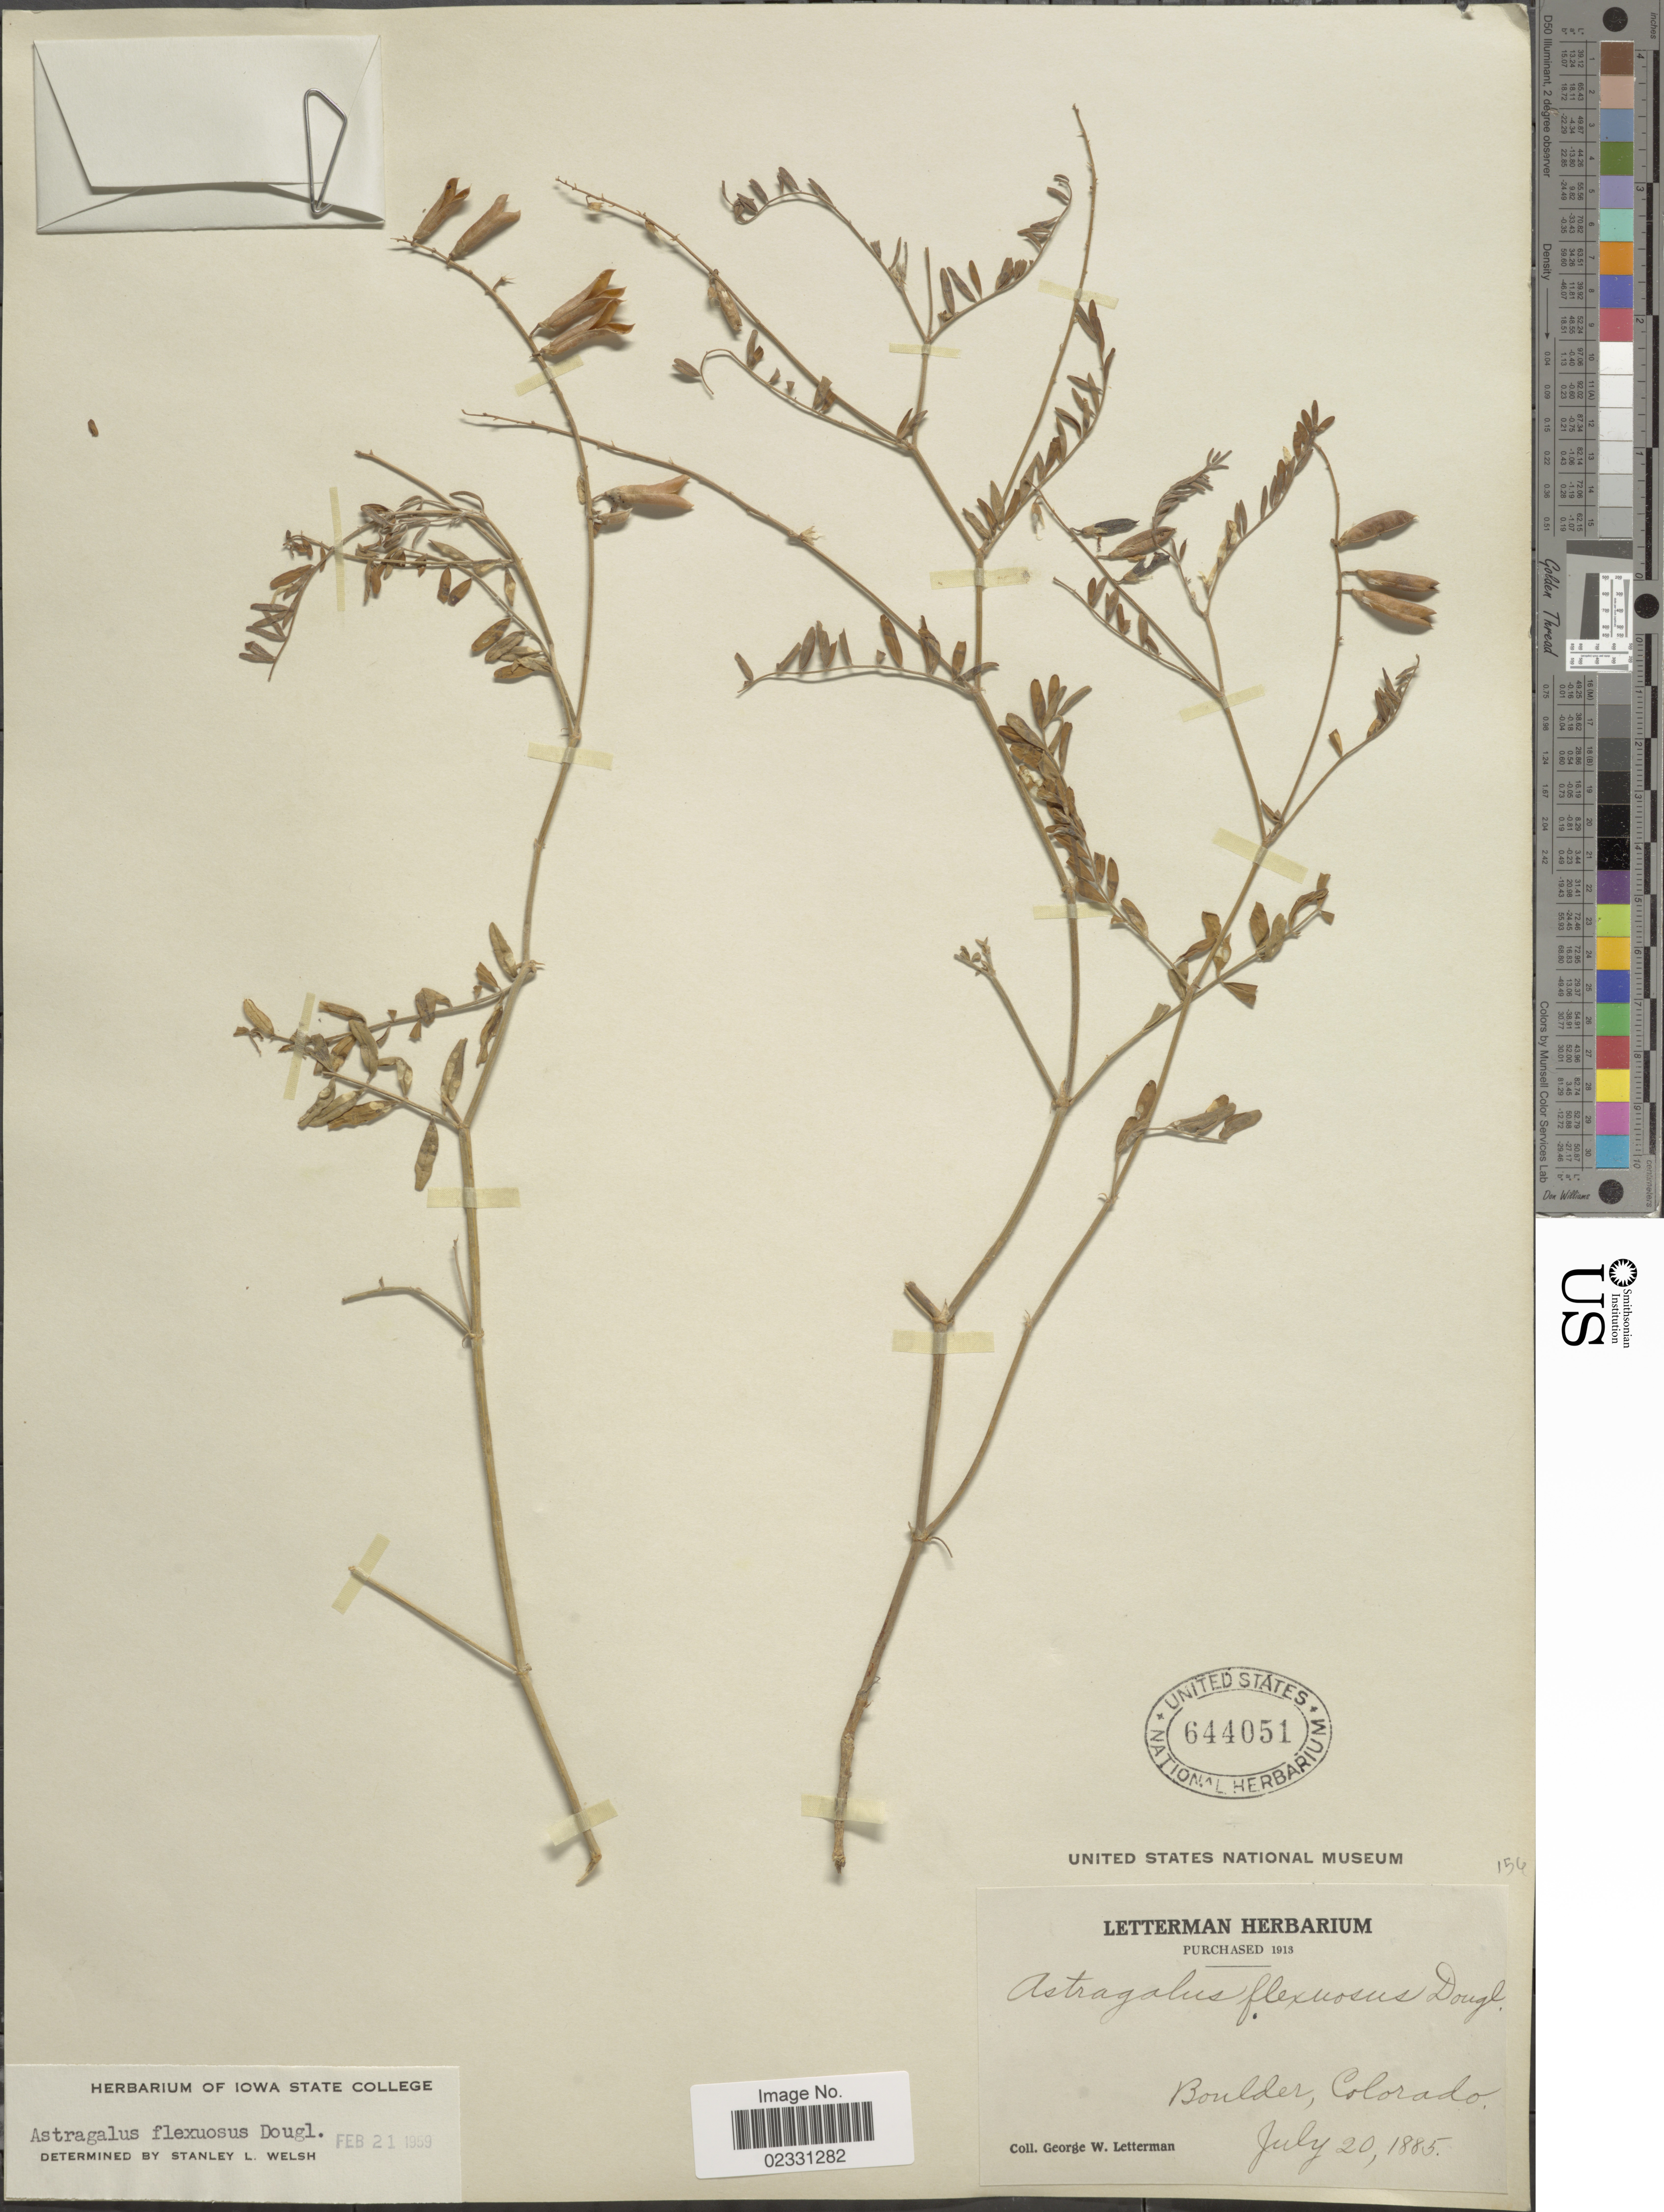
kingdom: Plantae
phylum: Tracheophyta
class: Magnoliopsida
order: Fabales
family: Fabaceae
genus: Astragalus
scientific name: Astragalus flexuosus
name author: (Hook.) Douglas ex G. Don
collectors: G. W. Letterman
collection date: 1885-07-20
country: United States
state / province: Colorado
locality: Boulder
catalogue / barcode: US 644051